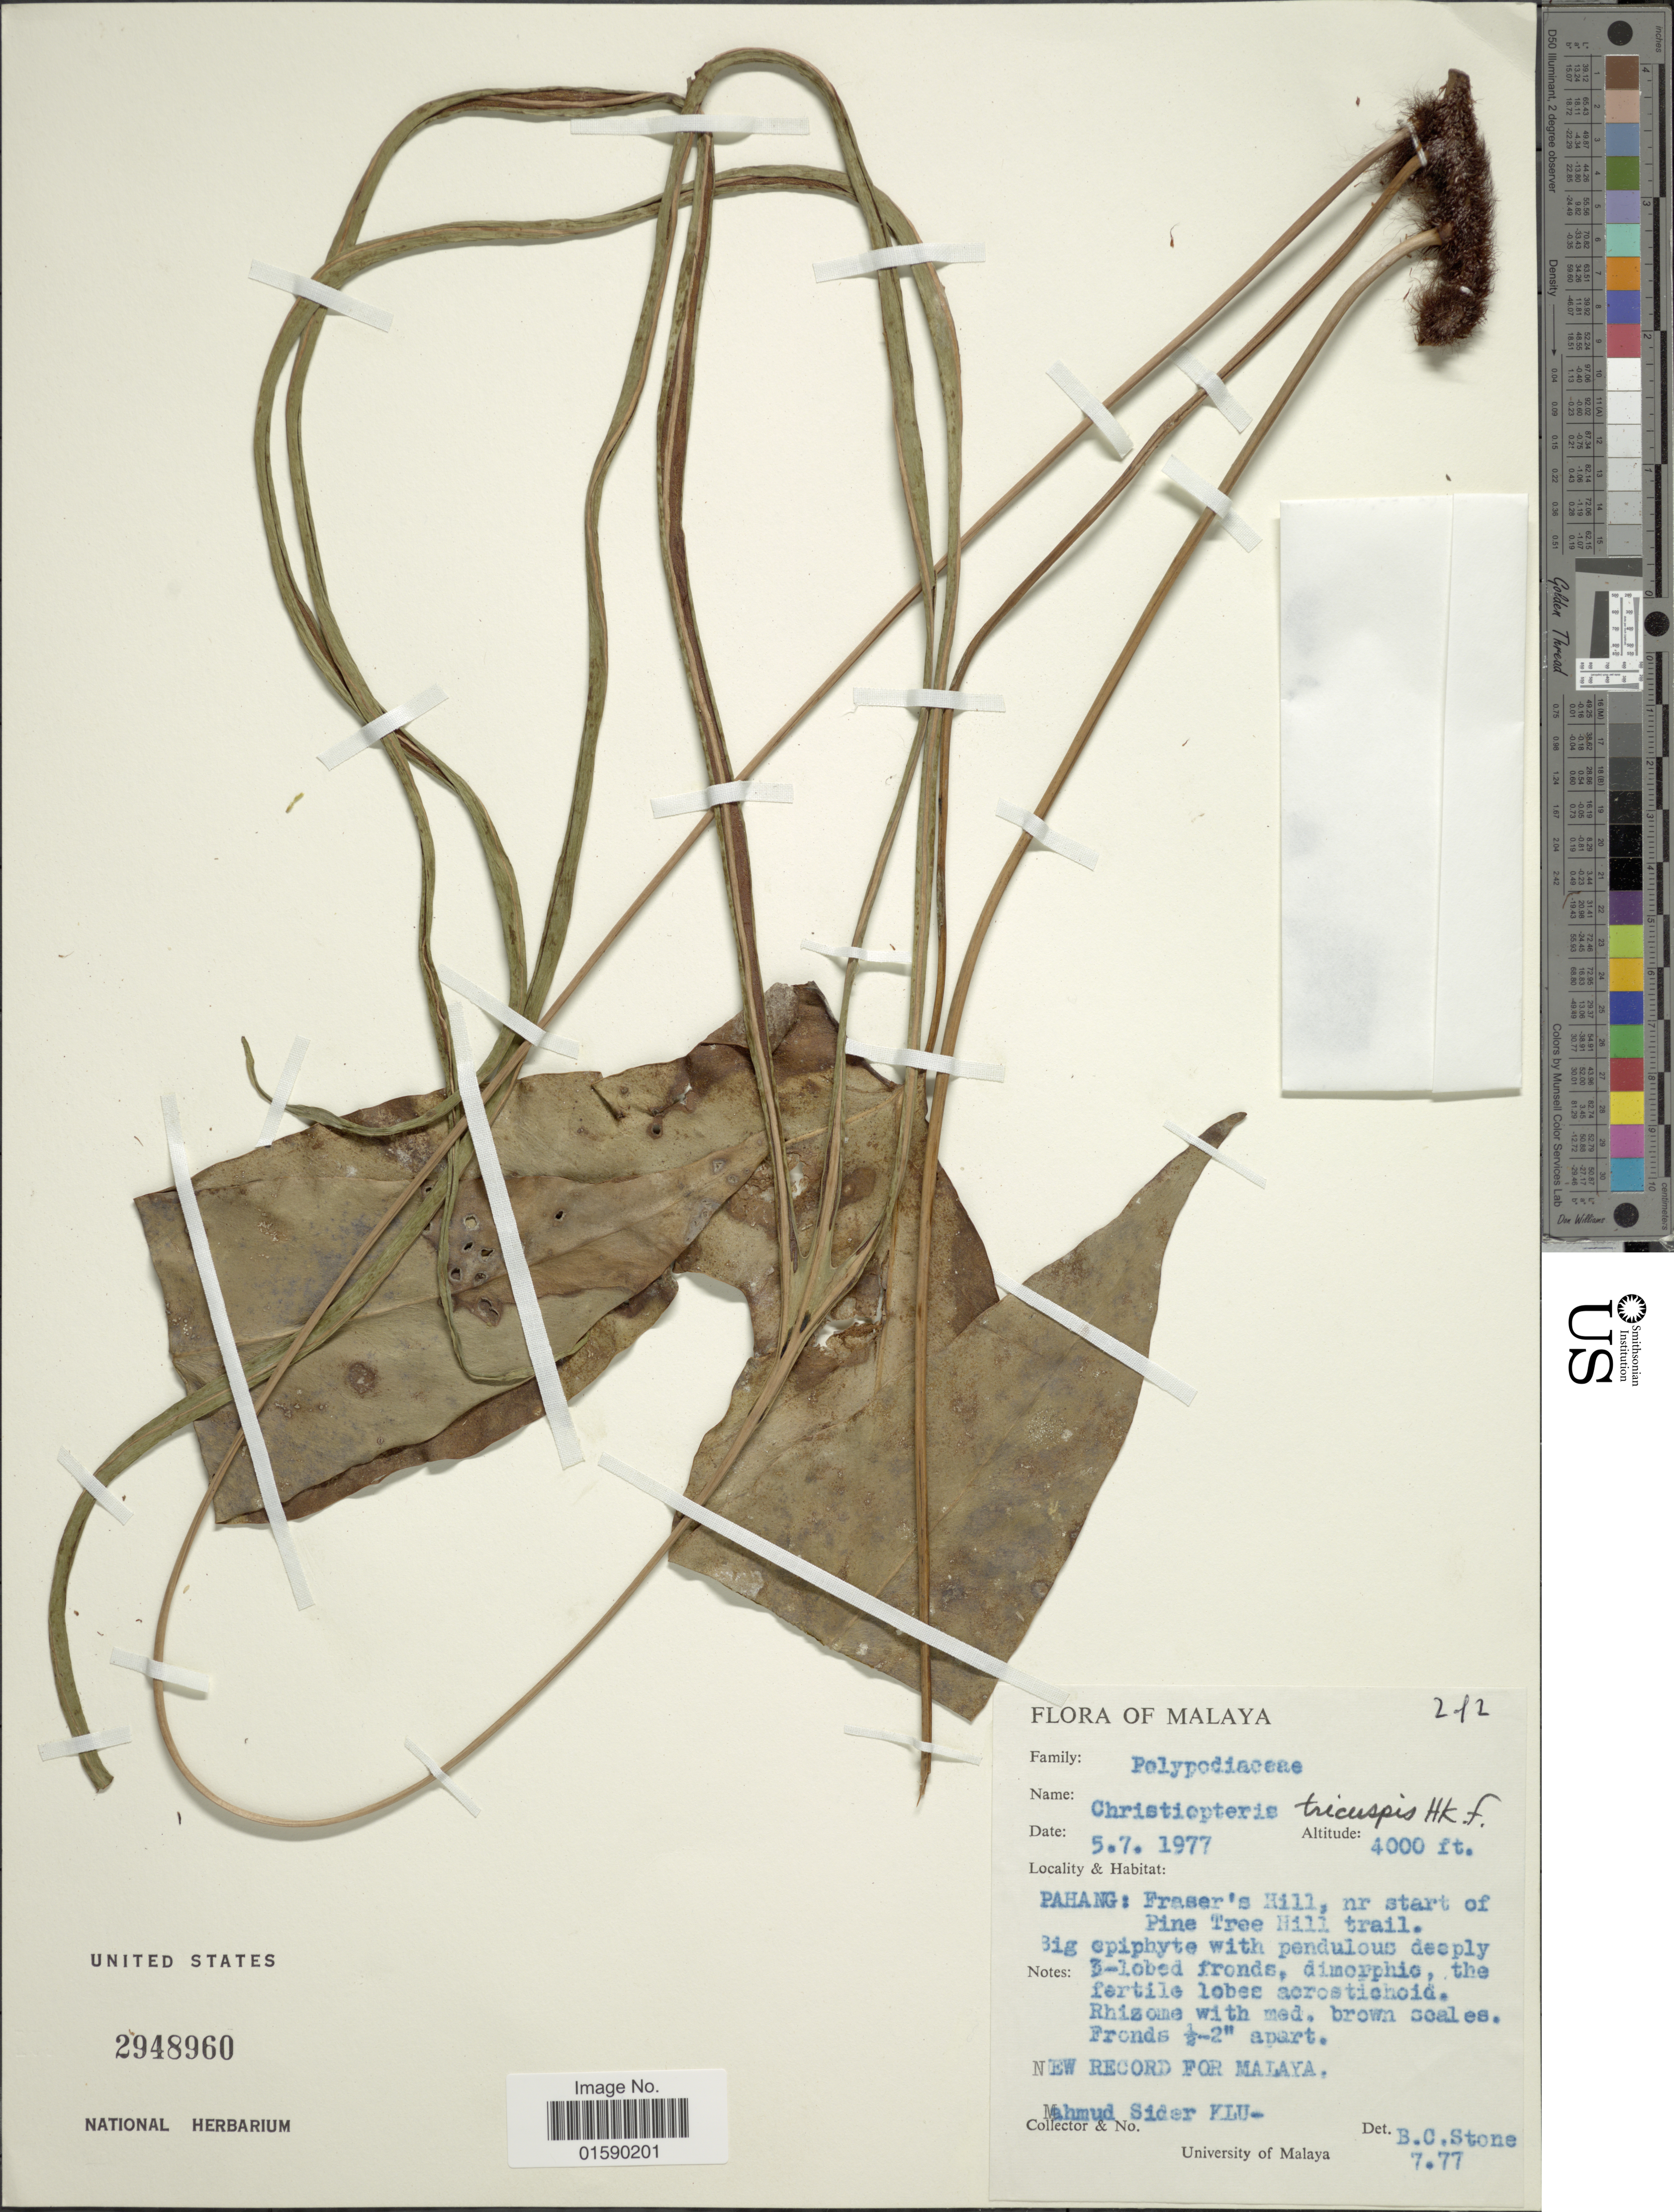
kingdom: Plantae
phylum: Tracheophyta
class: Polypodiopsida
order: Polypodiales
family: Polypodiaceae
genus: Christiopteris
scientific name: Christiopteris tricuspis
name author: (Hook.) Christ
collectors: M. Sider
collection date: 1977-07-05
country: Malaysia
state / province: Pahang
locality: Malaya. Pahang: Fraser's Hill, near start of Pine Tree Hill Trail.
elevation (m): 1219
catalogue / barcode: US 2948960